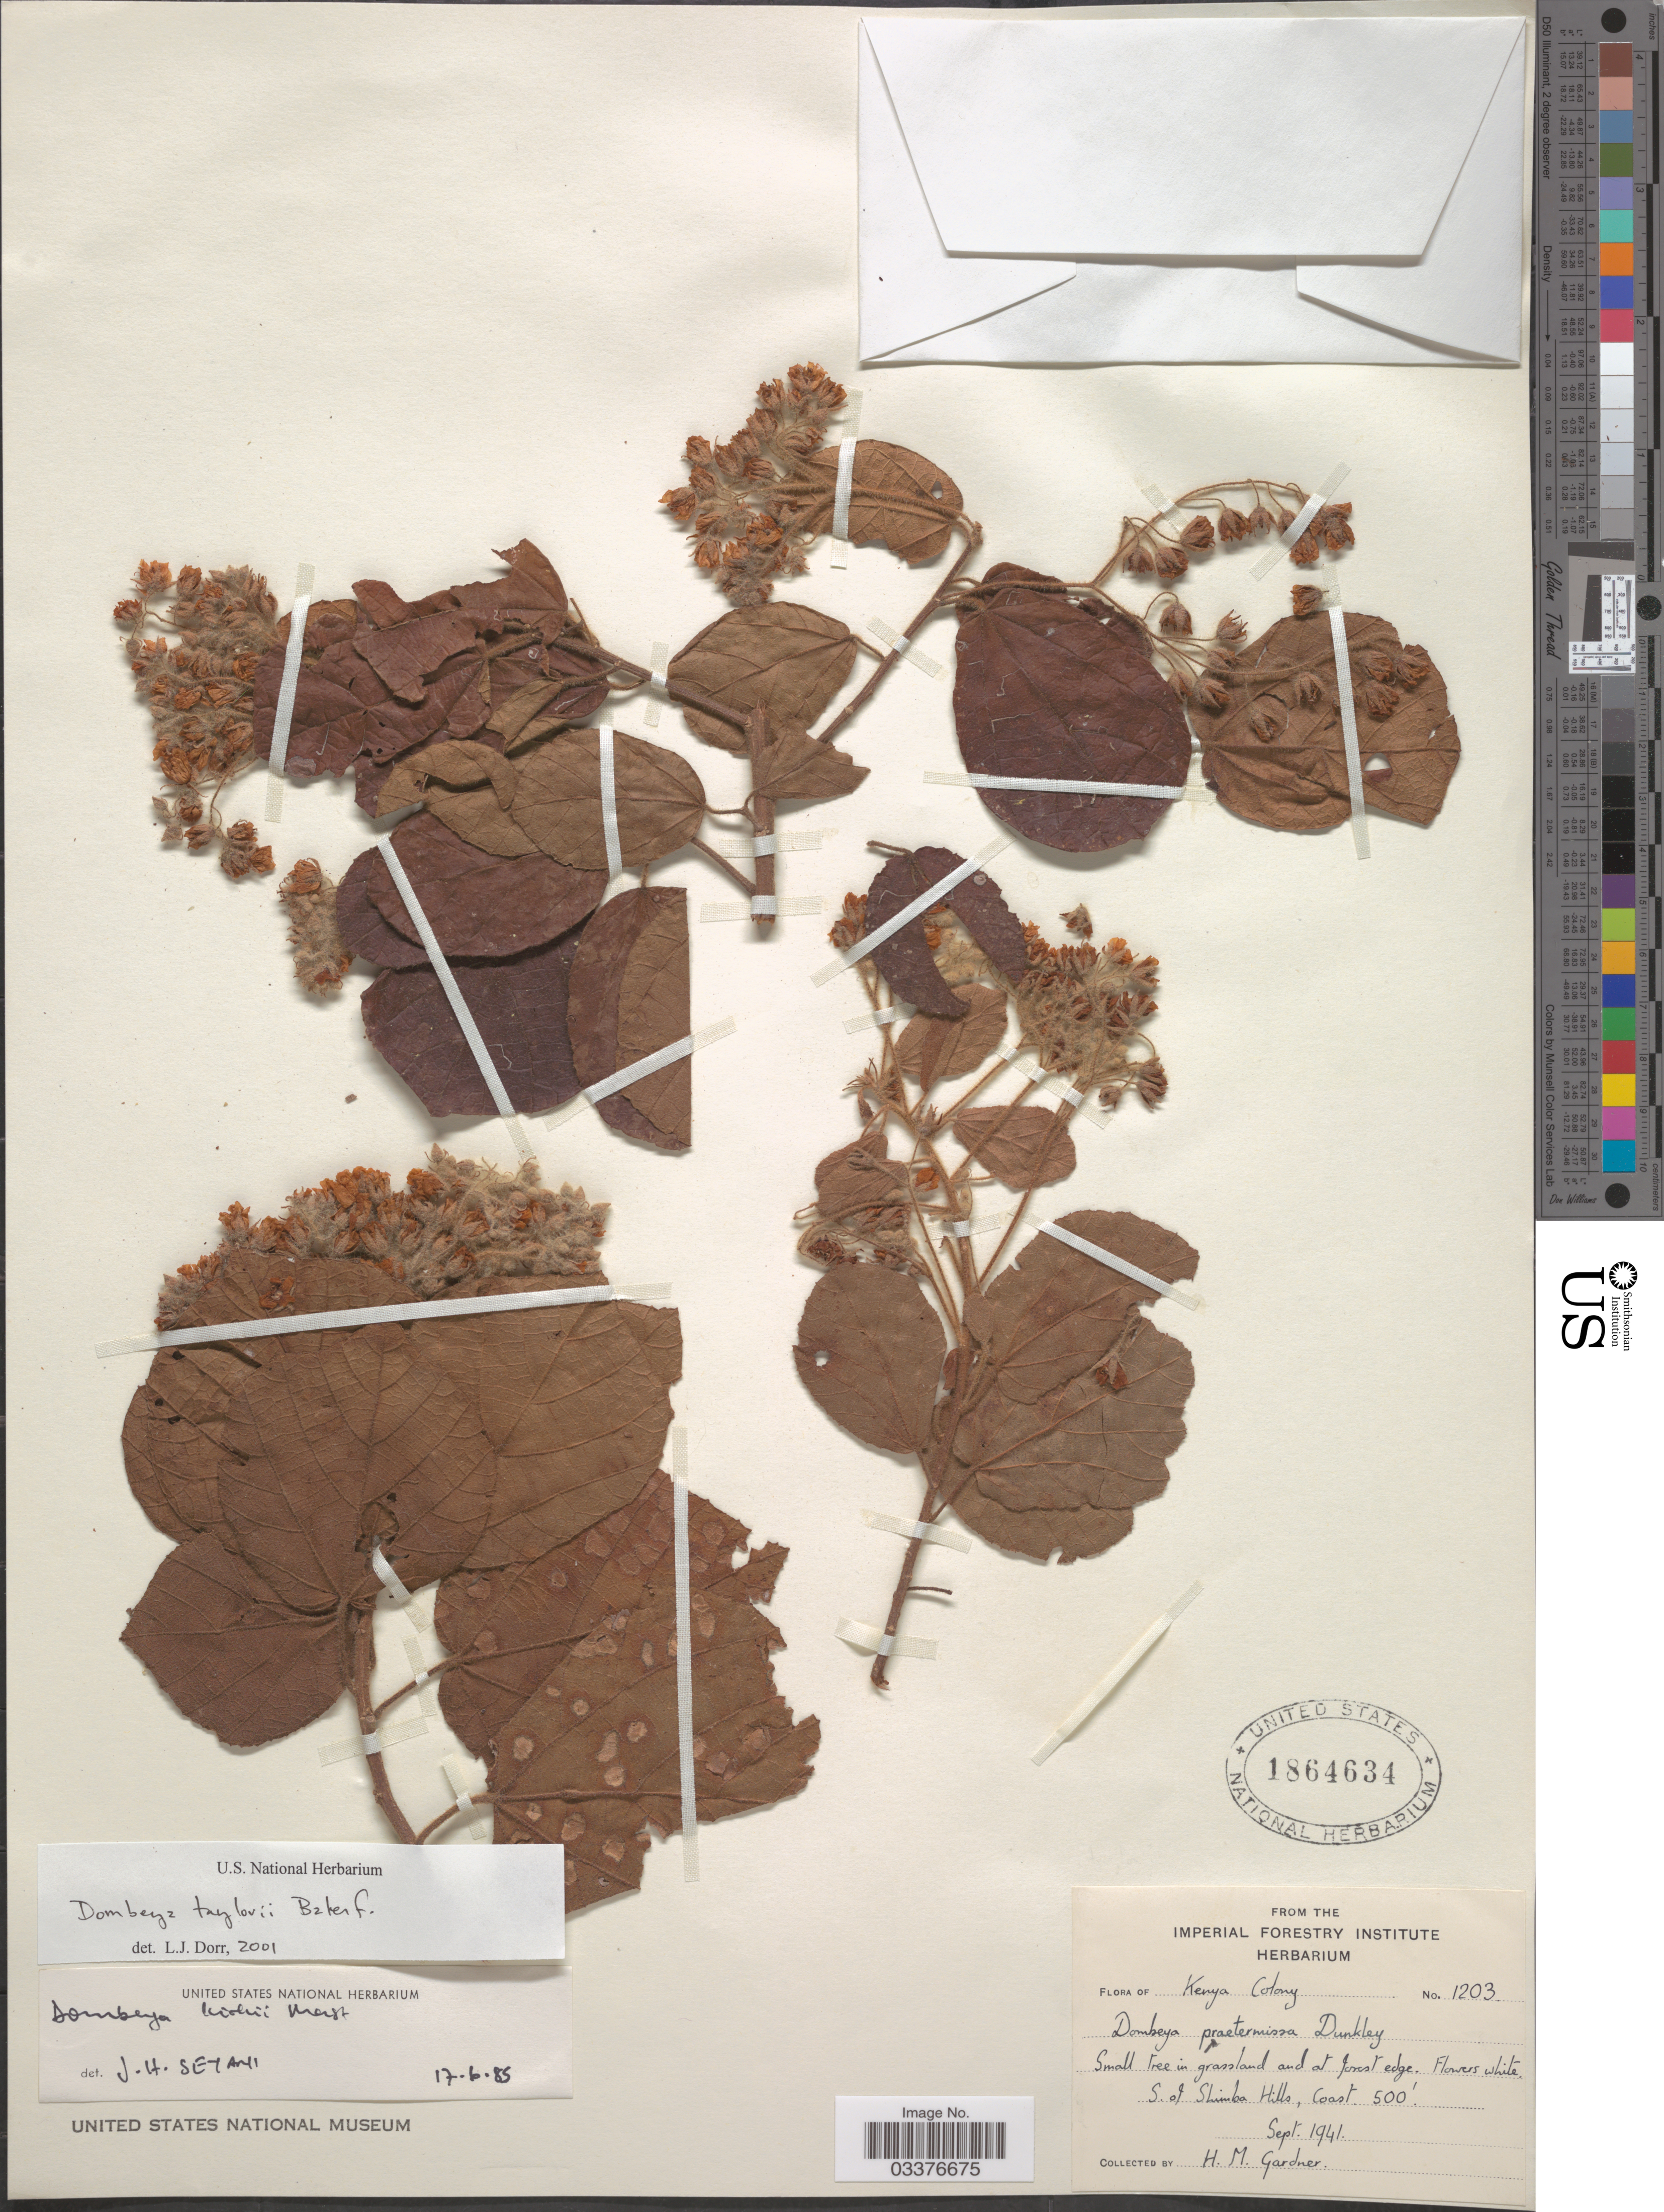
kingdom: Plantae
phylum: Tracheophyta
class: Magnoliopsida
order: Malvales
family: Malvaceae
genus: Dombeya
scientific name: Dombeya taylorii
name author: Baker f.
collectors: H. M. Gardner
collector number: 1203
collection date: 1941-09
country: Kenya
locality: Kenya Colony. S. of Shimba Hills, Coast.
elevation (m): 152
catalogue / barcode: US 1864634